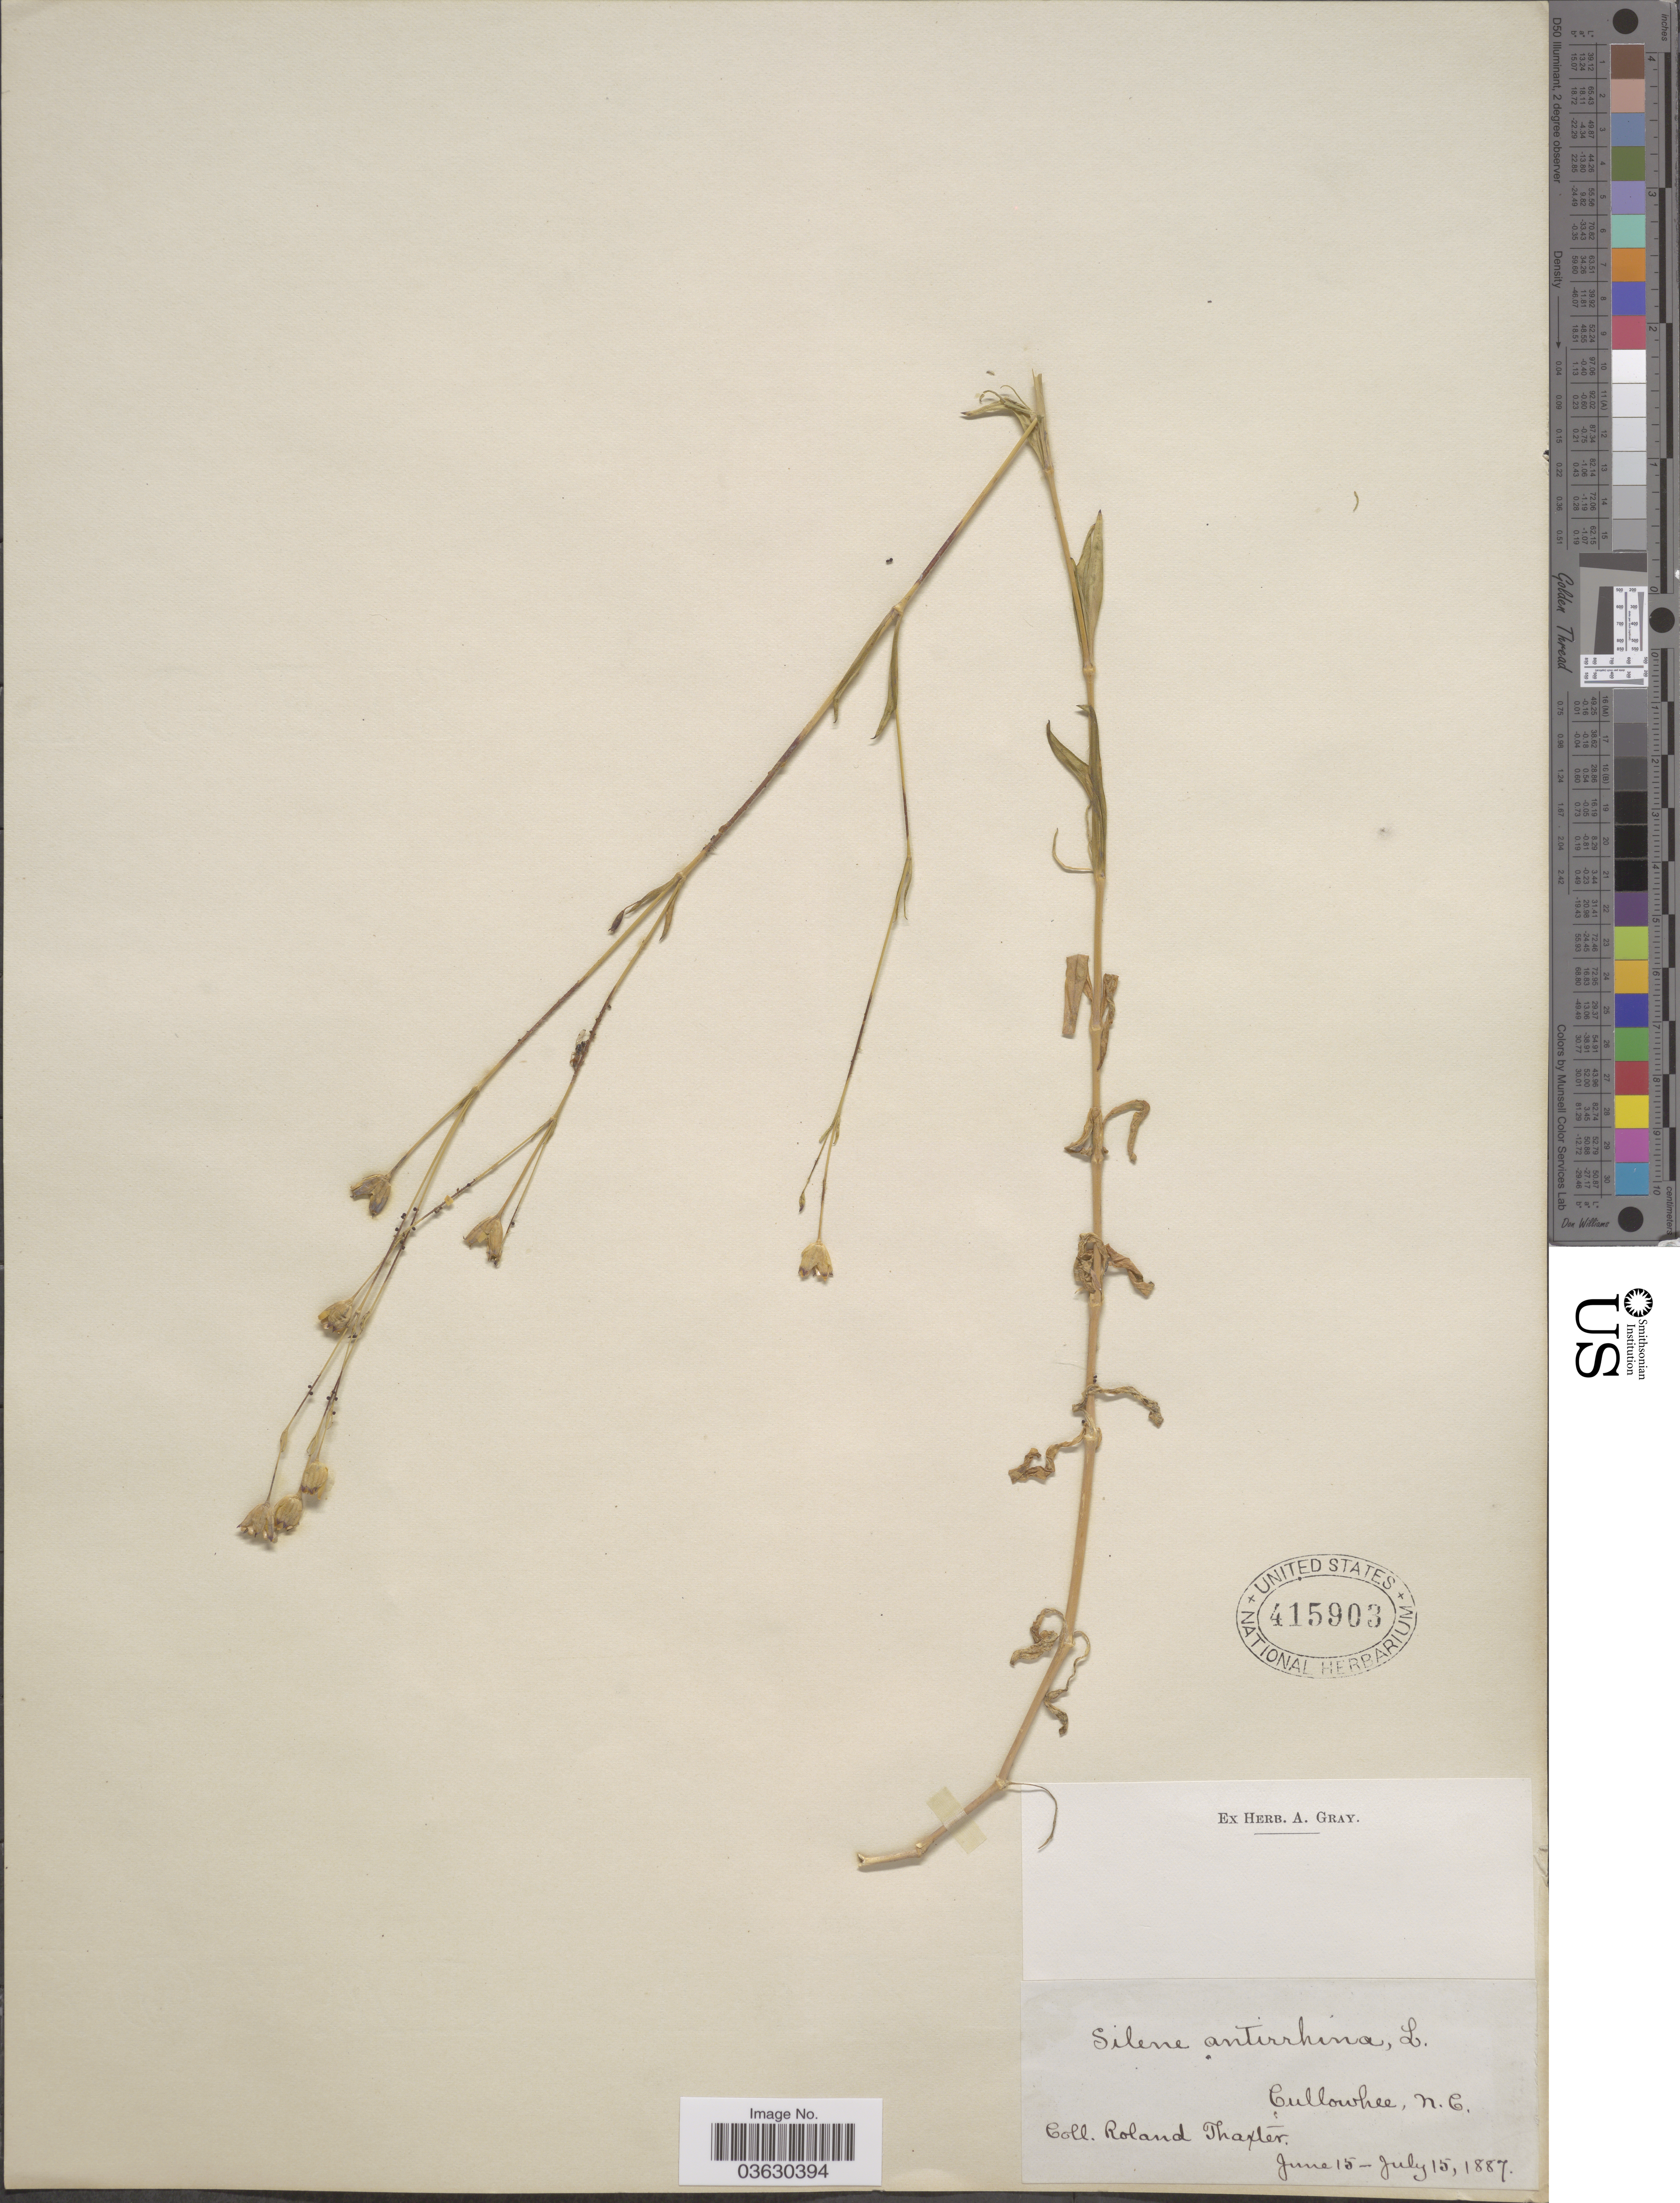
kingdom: Plantae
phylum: Tracheophyta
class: Magnoliopsida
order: Caryophyllales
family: Caryophyllaceae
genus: Silene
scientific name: Silene antirrhina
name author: L.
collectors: R. Thaxter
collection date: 1887-06-15/1887-07-15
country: United States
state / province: North Carolina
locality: Cullowhee.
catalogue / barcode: US 415903